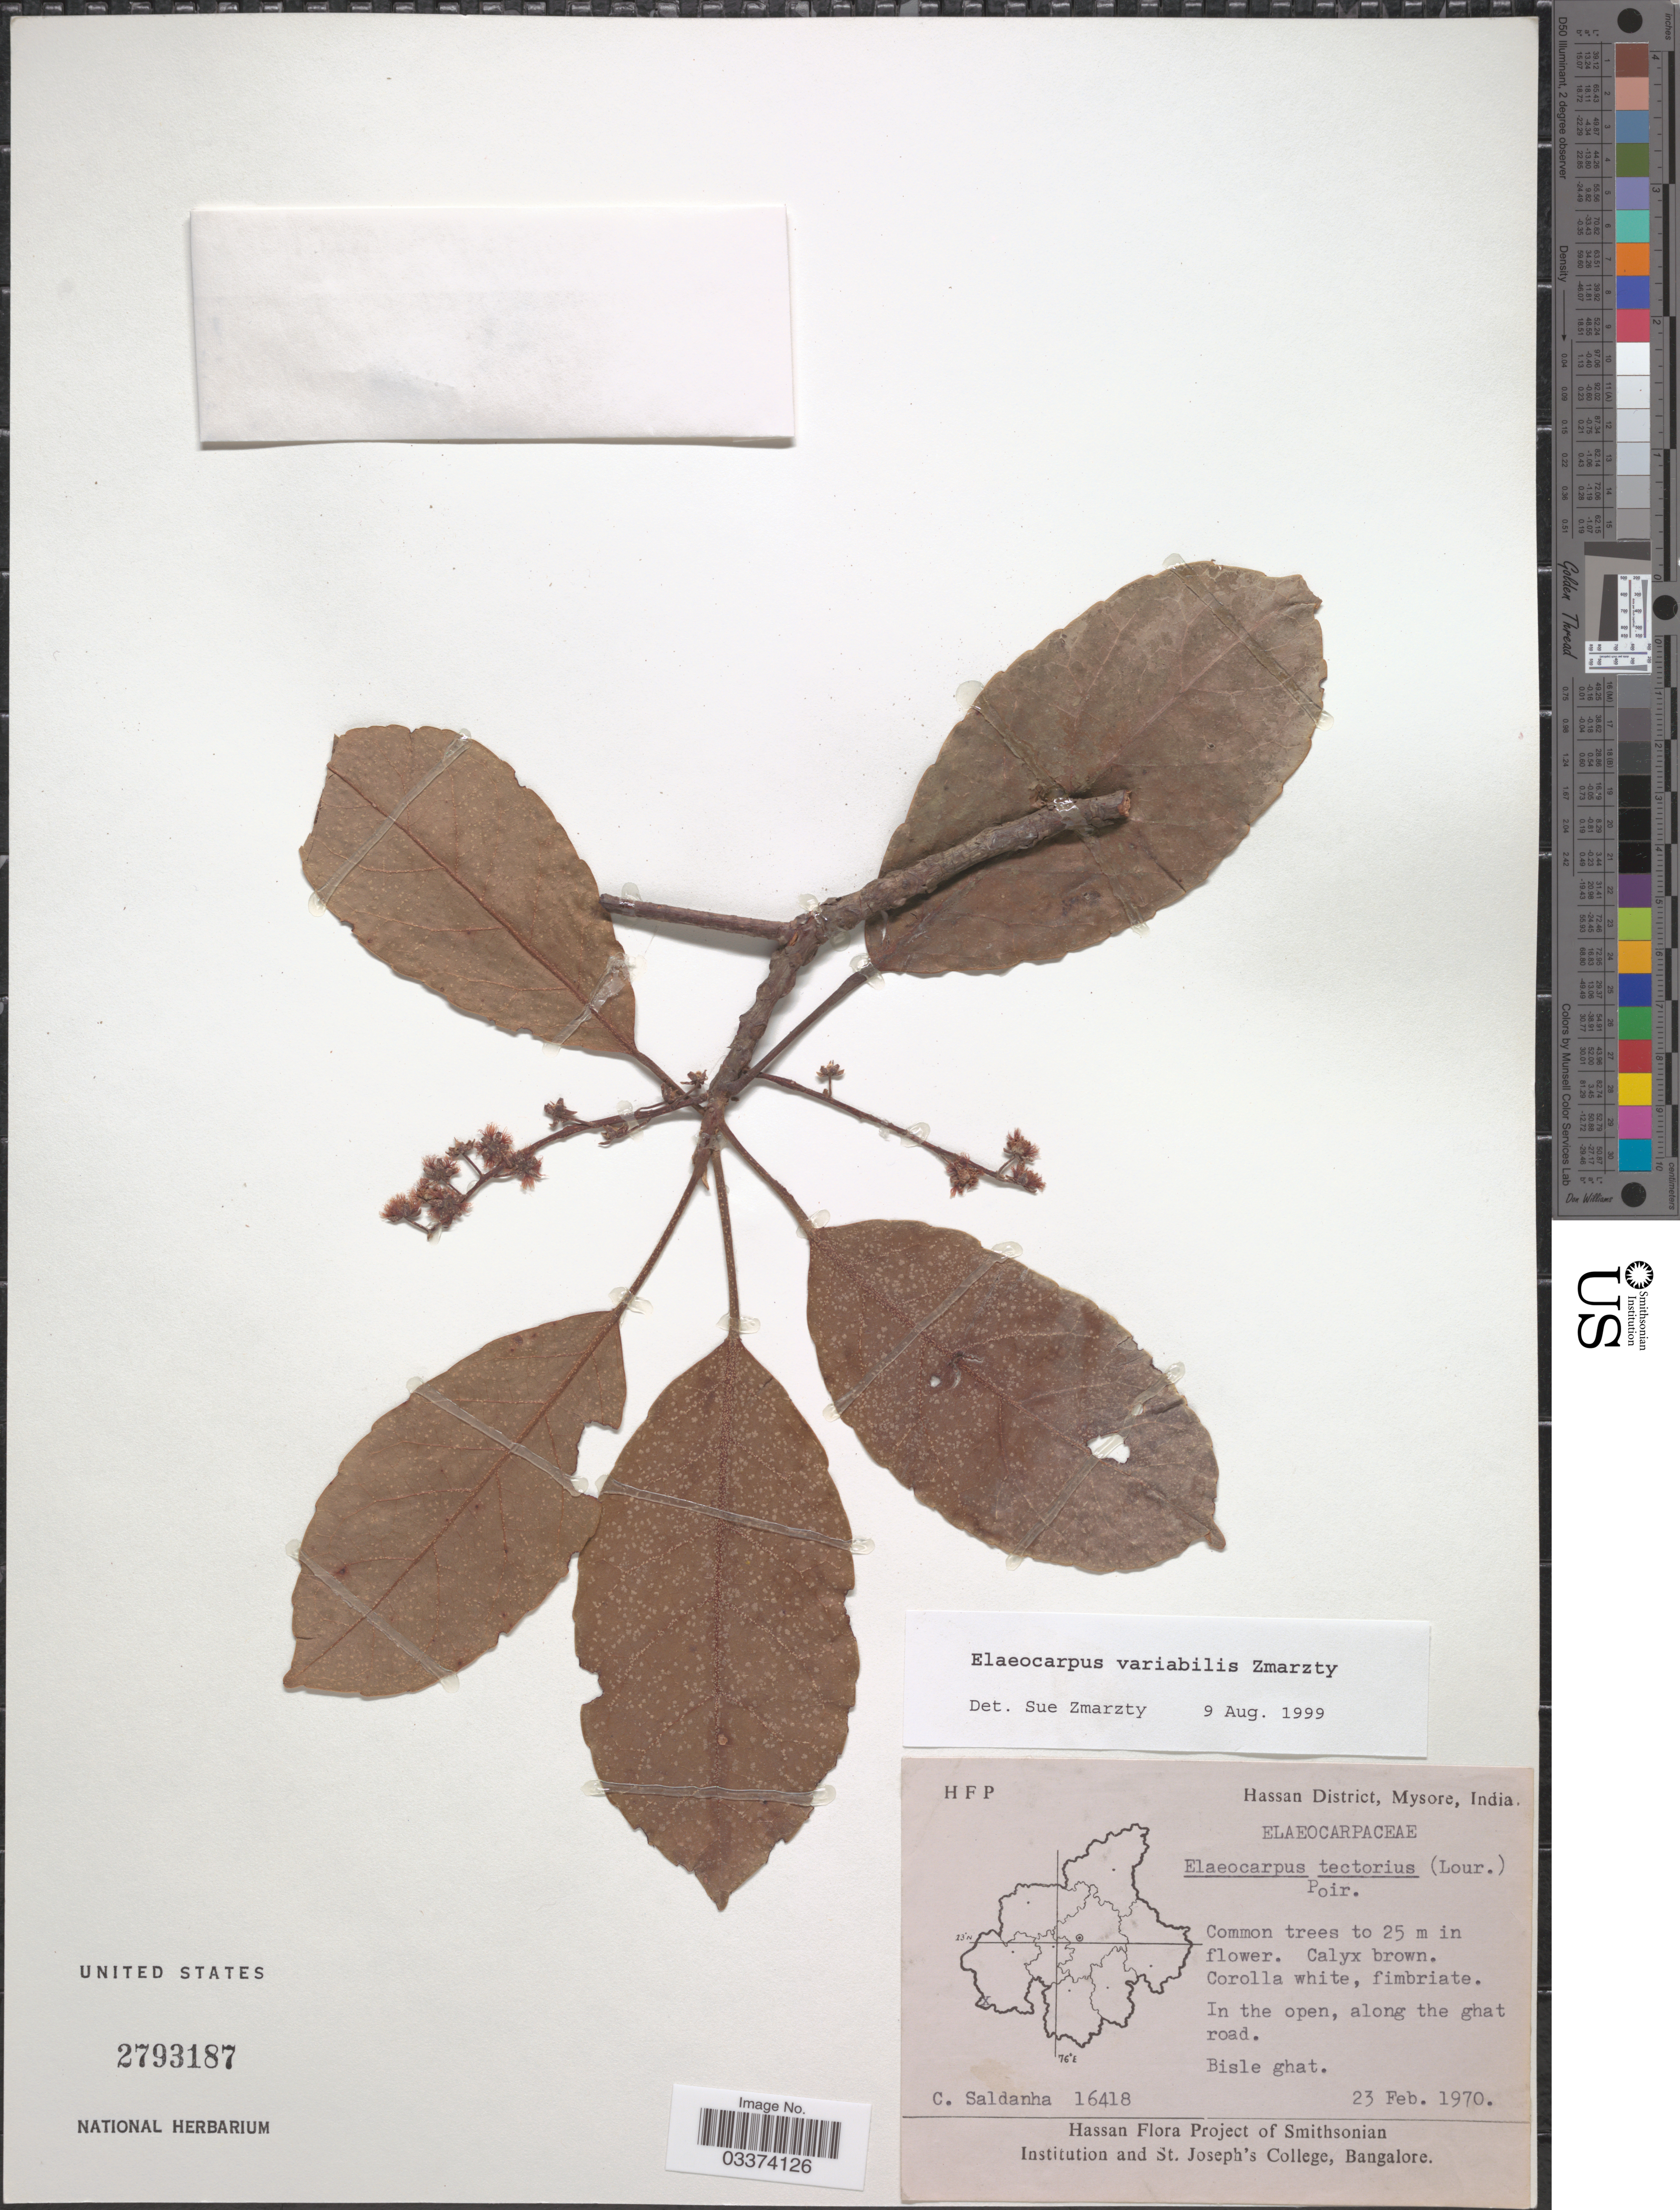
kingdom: Plantae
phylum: Tracheophyta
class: Magnoliopsida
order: Oxalidales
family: Elaeocarpaceae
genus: Elaeocarpus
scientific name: Elaeocarpus variabilis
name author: Zmarzty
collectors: C. Saldanha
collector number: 16418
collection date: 1970-02-23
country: India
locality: Hassan District, Mysore. Bisle ghat.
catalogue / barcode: US 2793187